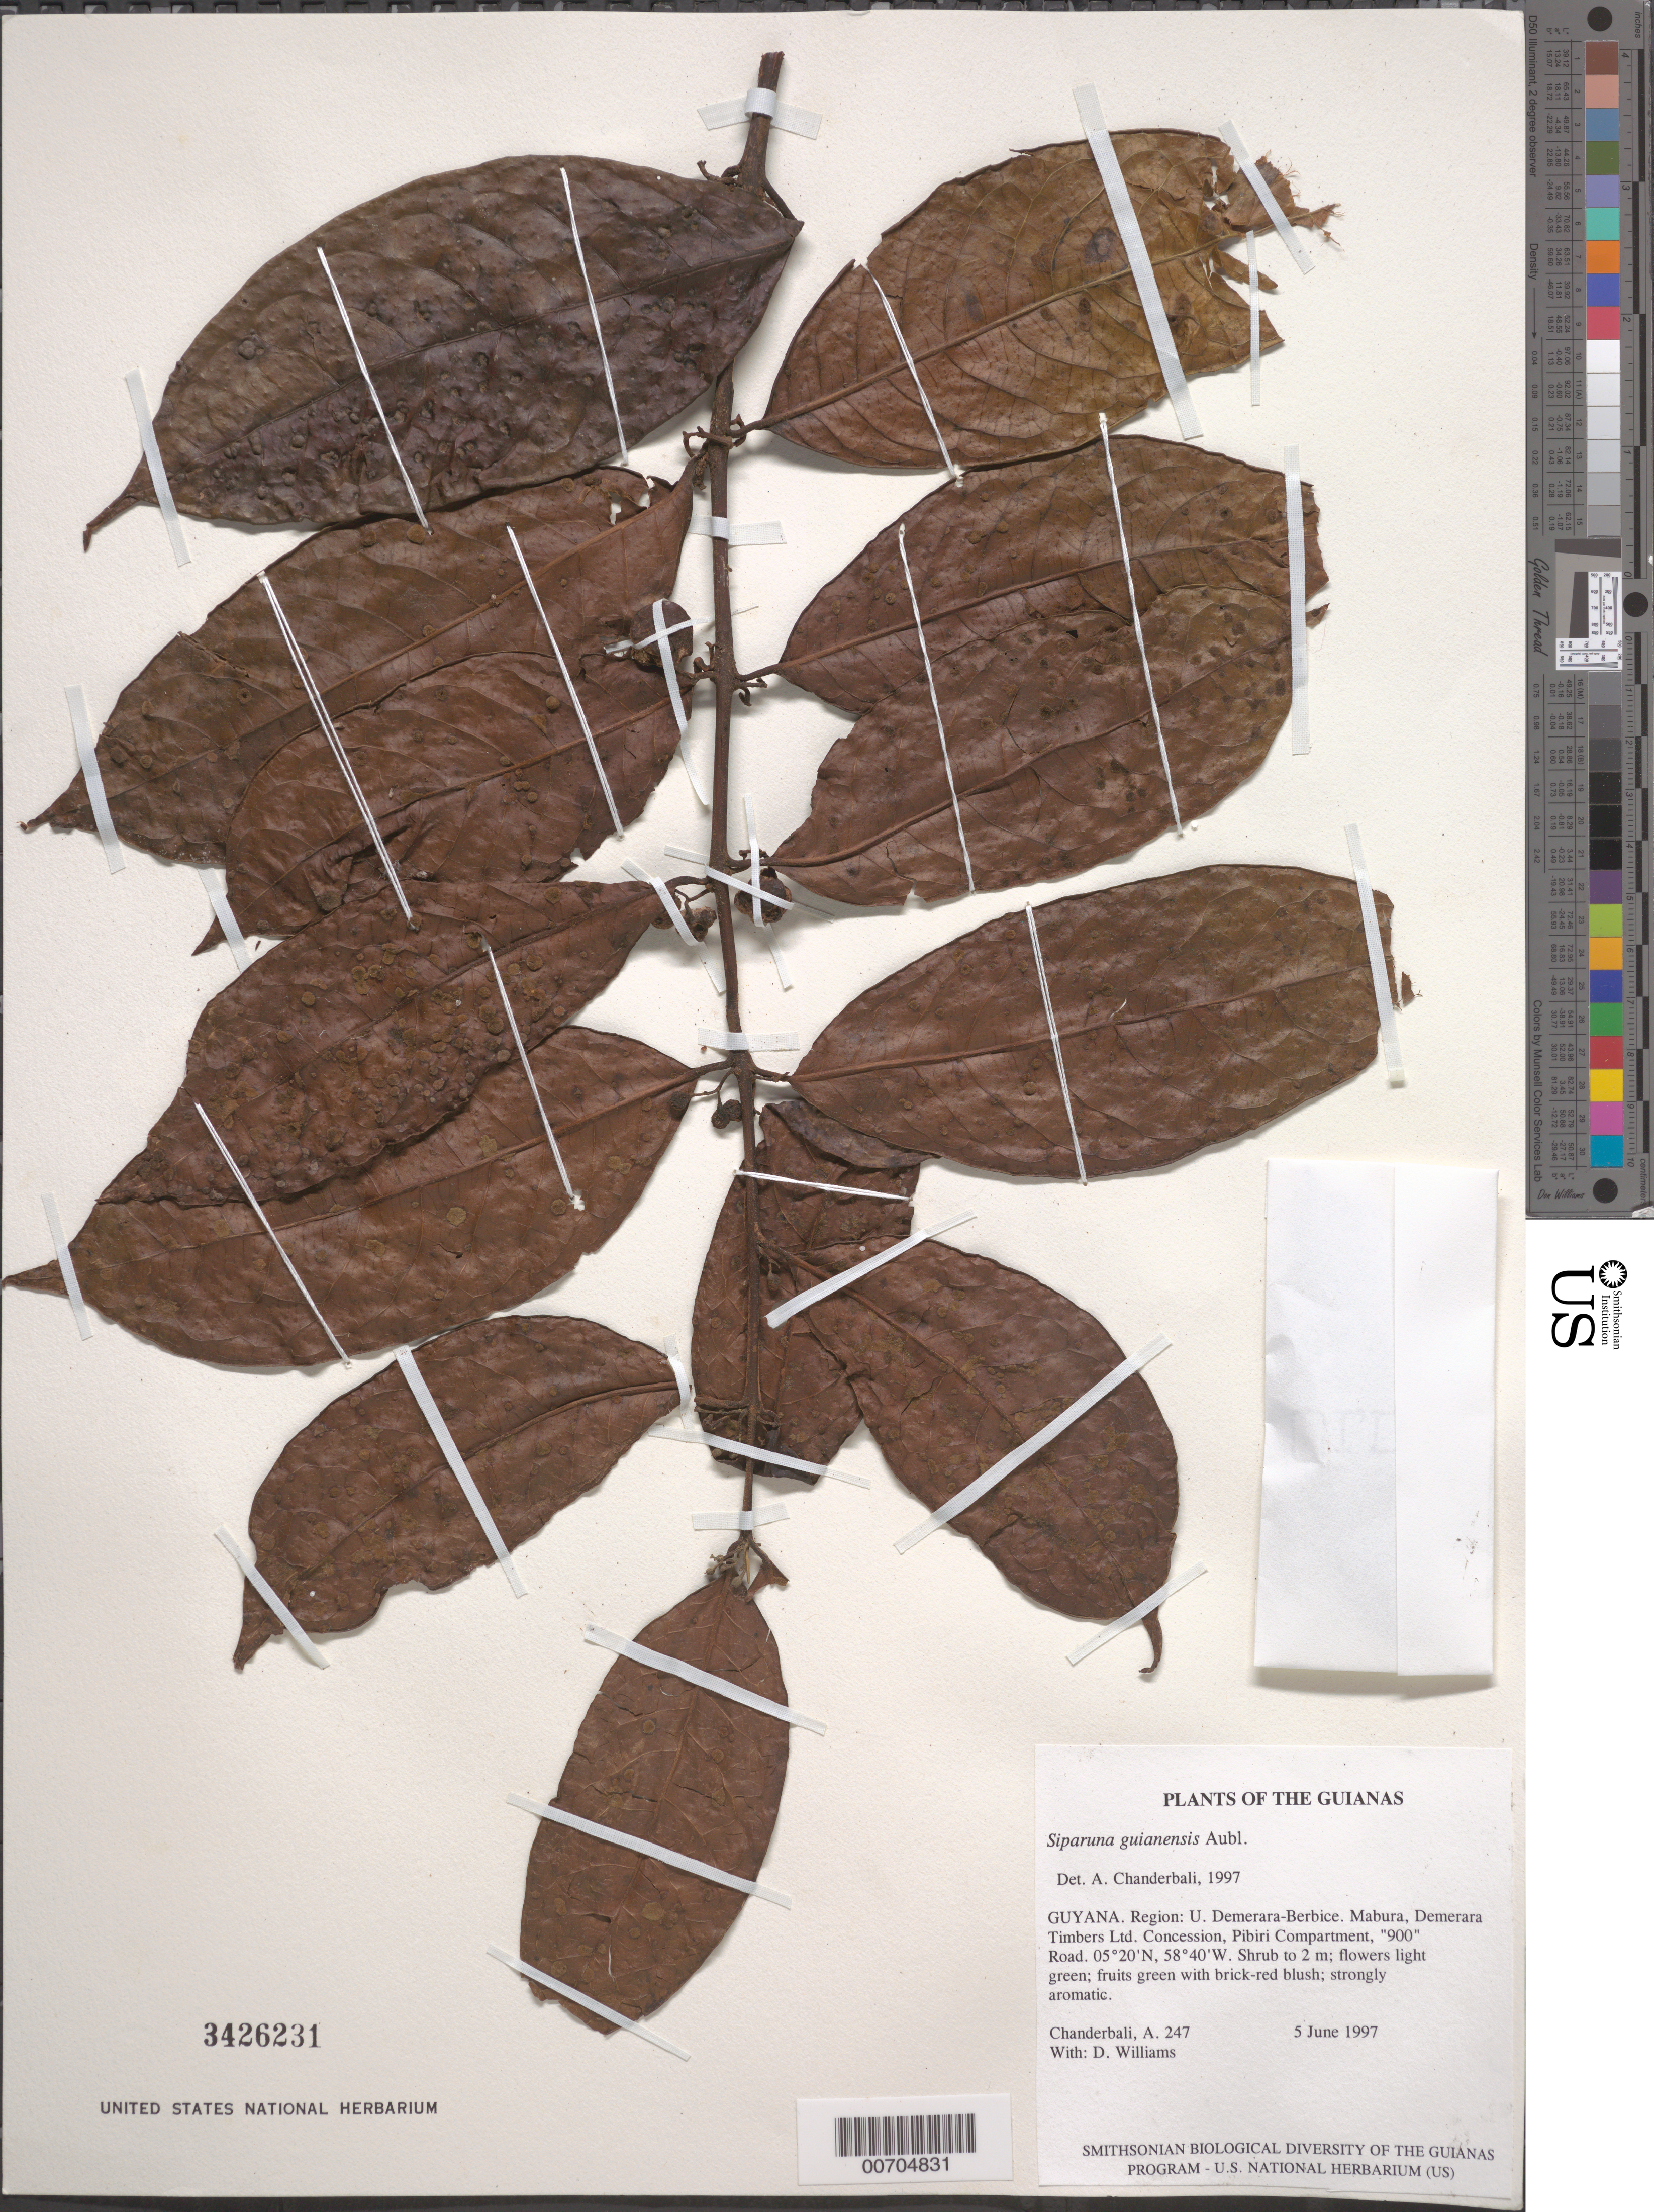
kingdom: Plantae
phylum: Tracheophyta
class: Magnoliopsida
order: Laurales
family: Siparunaceae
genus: Siparuna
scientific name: Siparuna guianensis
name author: Aubl.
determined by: Chanderbali, Andre Shashi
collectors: A. S. Chanderbali & D. Williams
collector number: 247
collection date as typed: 5 June 1997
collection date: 1997-06-05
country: Guyana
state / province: U. Demerara-Berbice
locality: Mabura, Demerara Timbers Ltd. Concession, Pibiri Compartment, "900" Road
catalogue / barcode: US 3426231